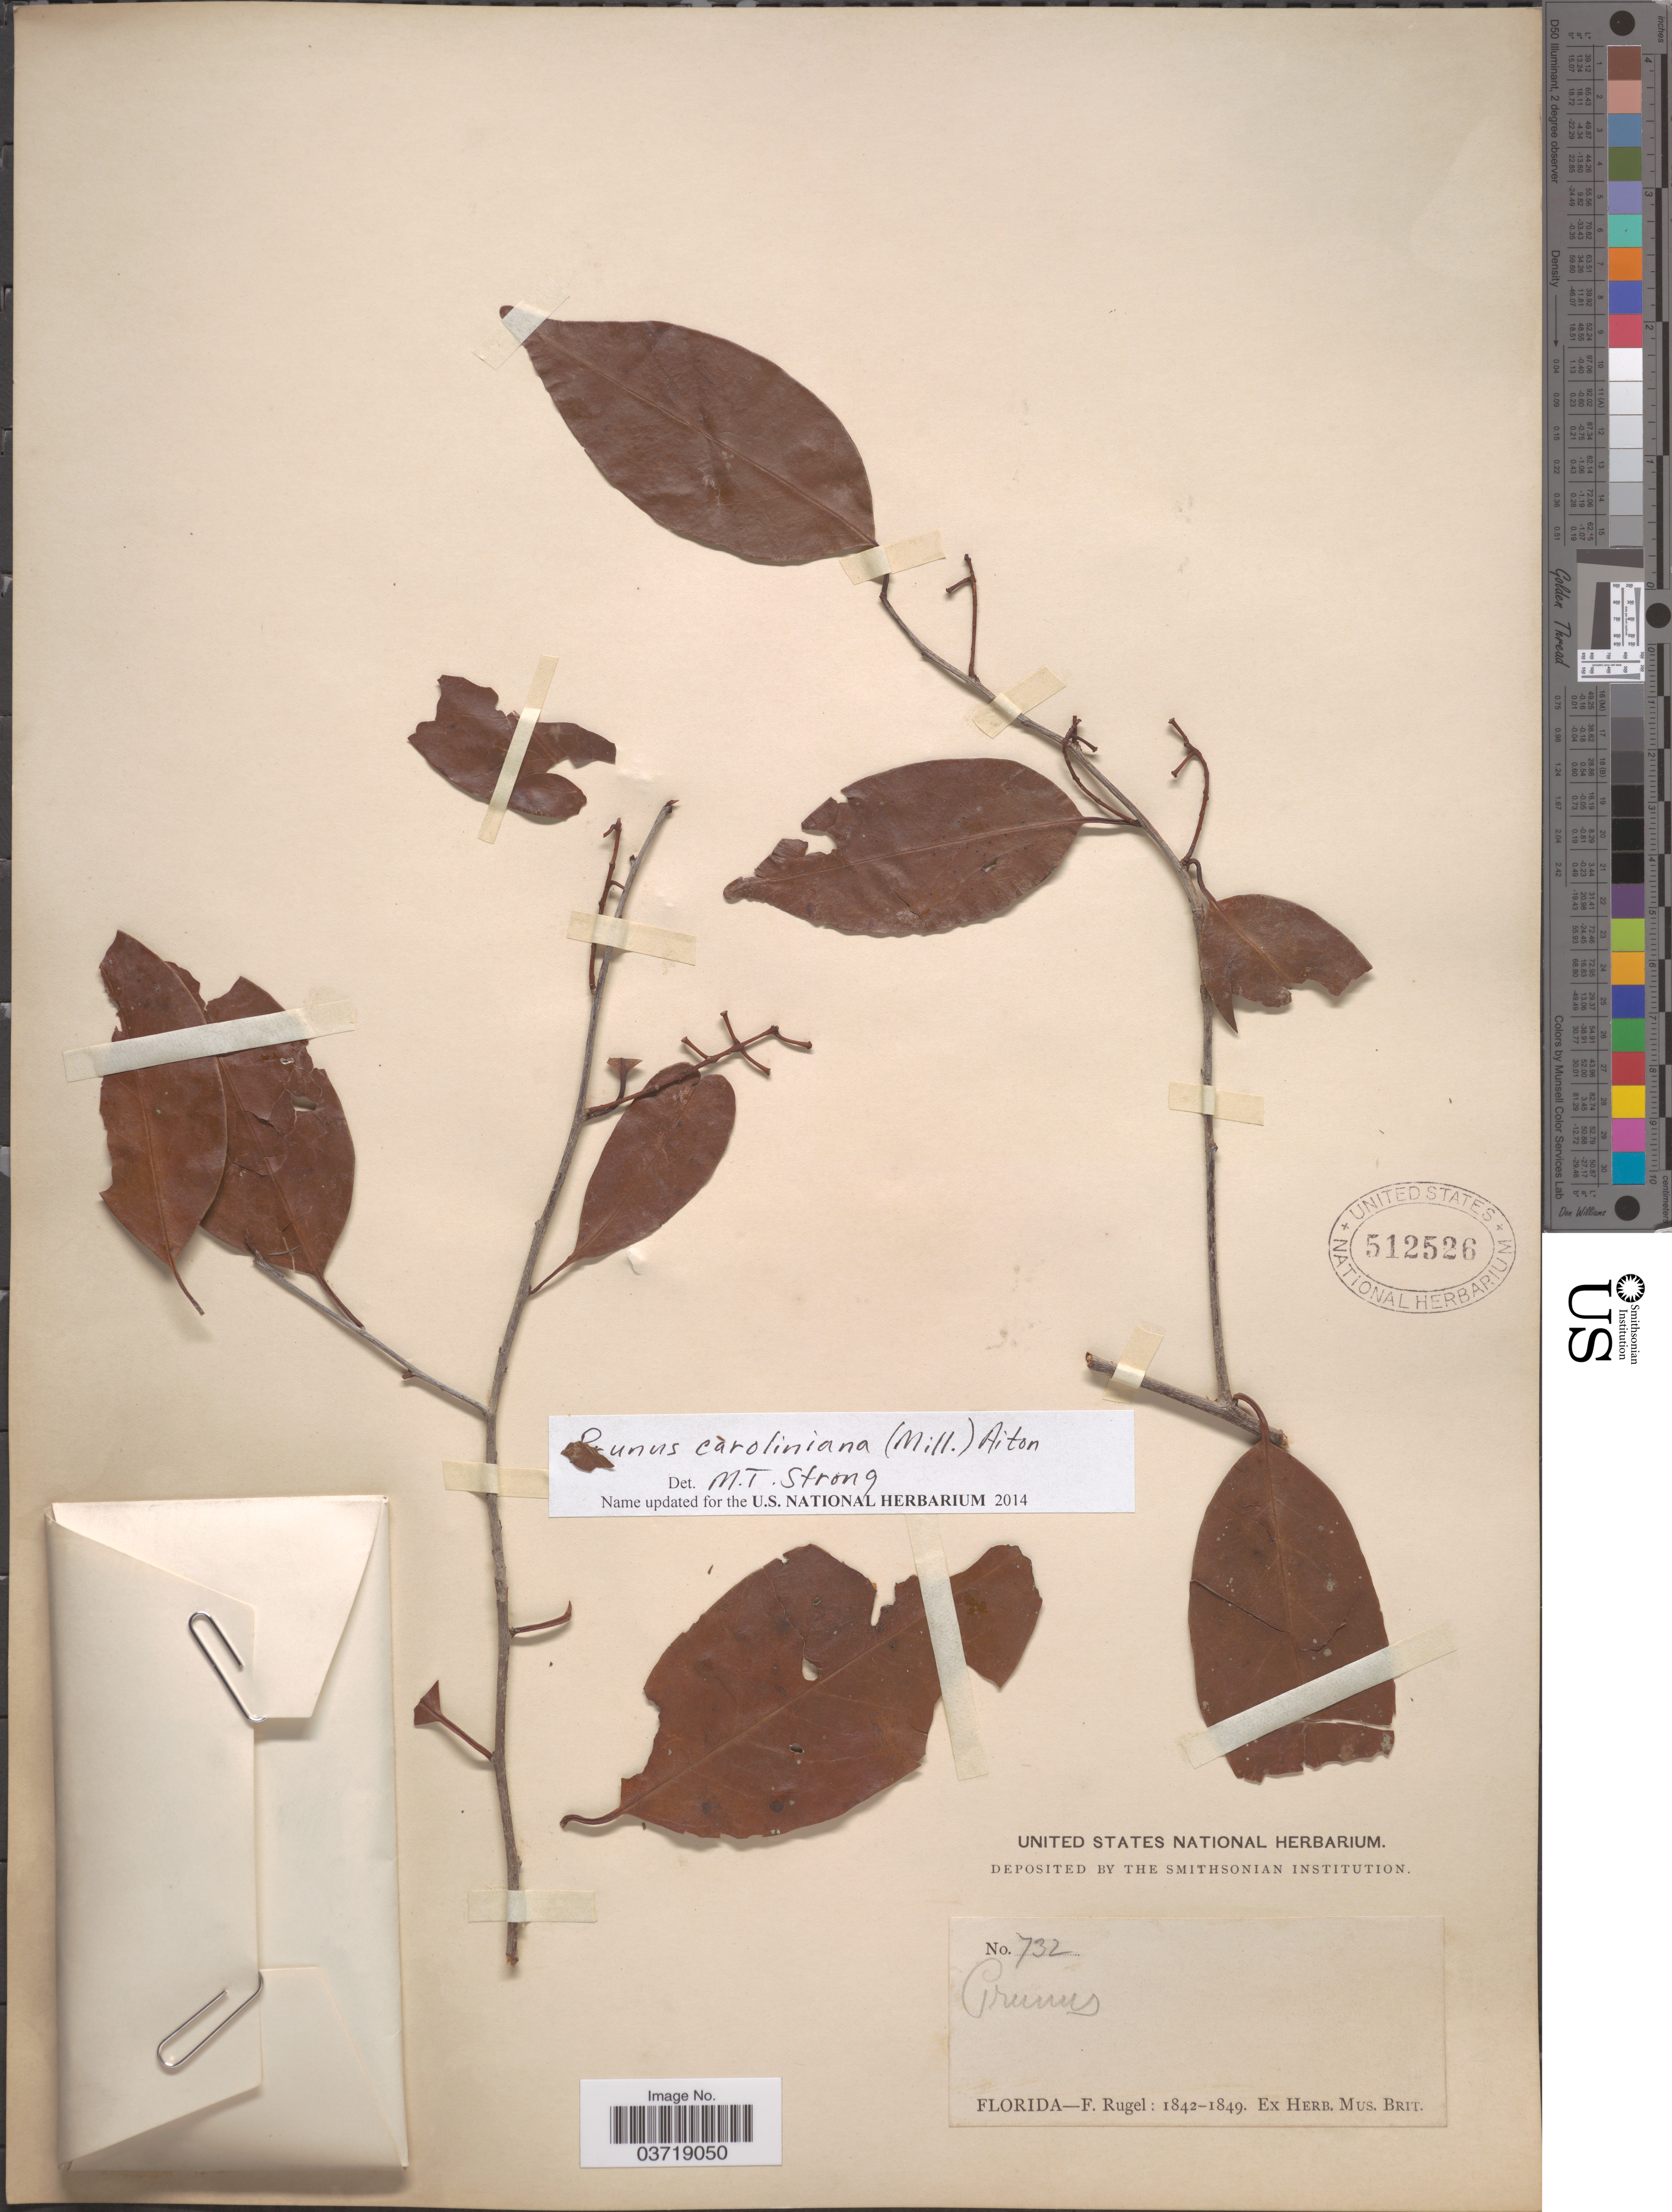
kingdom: Plantae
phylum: Tracheophyta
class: Magnoliopsida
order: Rosales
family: Rosaceae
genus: Prunus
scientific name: Prunus caroliniana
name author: (Mill.) Aiton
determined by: Strong, Mark T., (BOT), Smithsonian Institution - National Museum of Natural History (UNITED STATES)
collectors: F. Rugel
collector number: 732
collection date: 1842/1849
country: United States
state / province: Florida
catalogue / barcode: US 512526